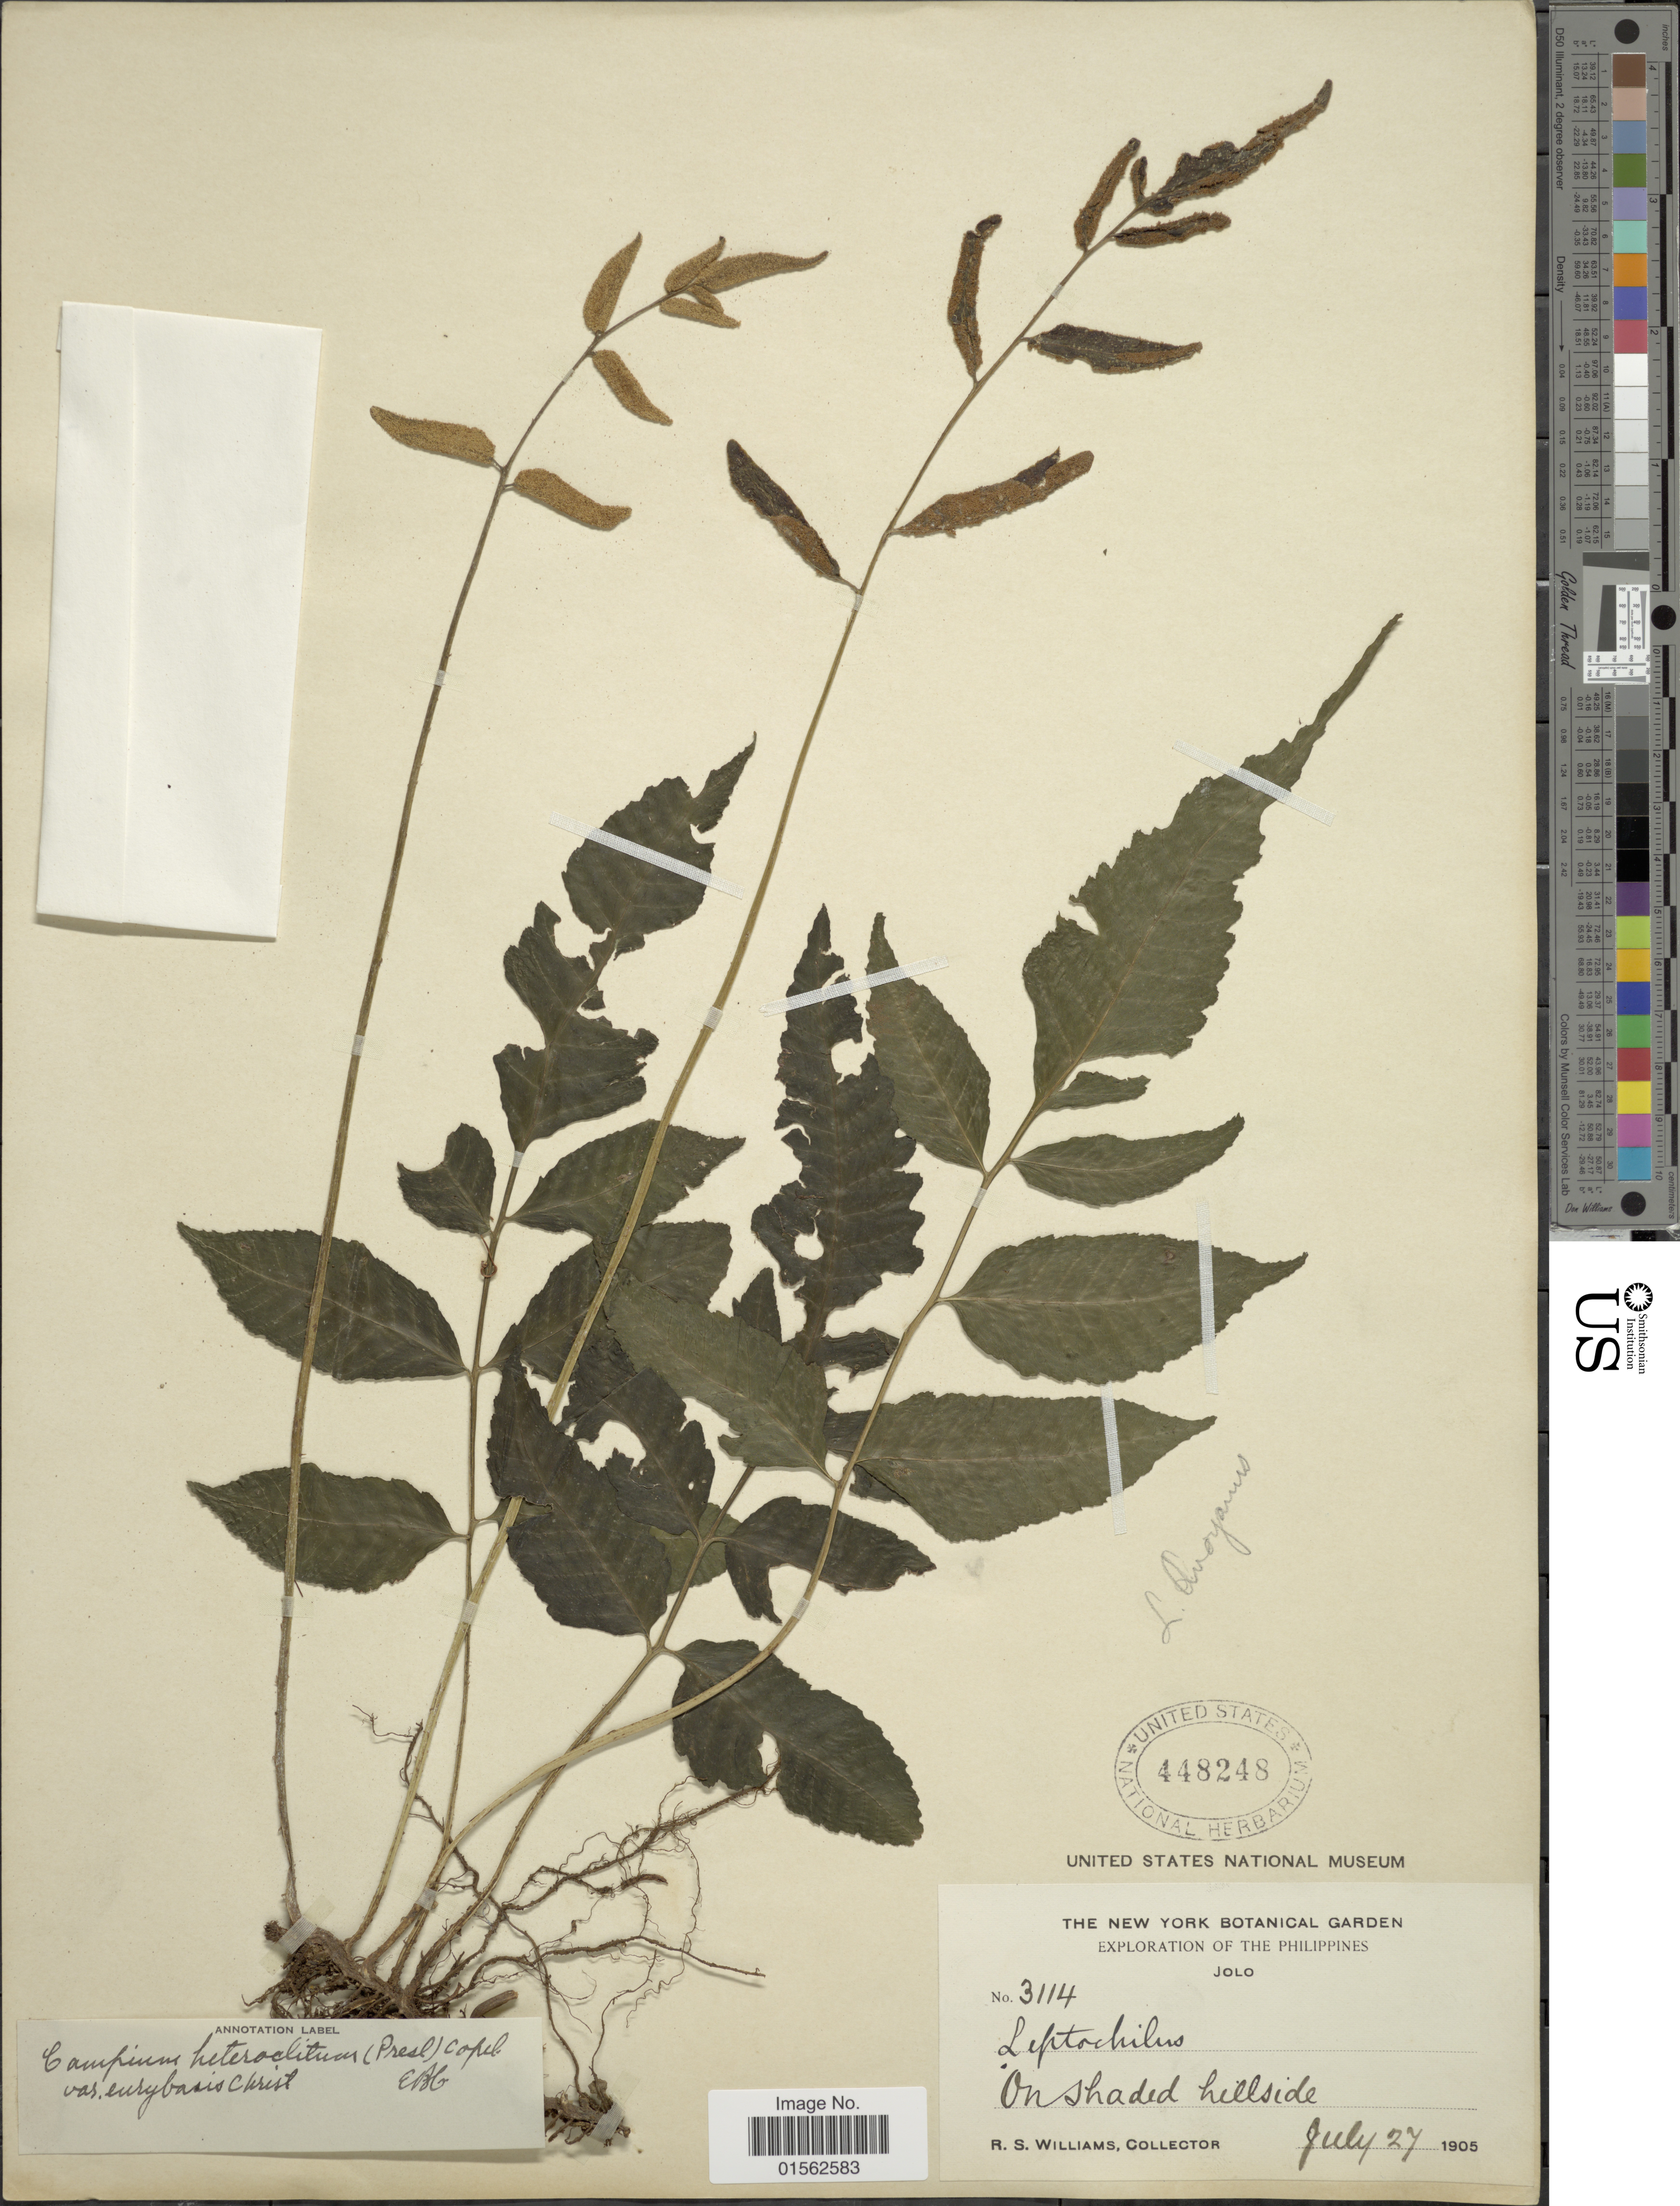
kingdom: Plantae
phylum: Tracheophyta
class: Polypodiopsida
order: Polypodiales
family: Dryopteridaceae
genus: Bolbitis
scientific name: Bolbitis sp.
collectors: R. S. Williams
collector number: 3114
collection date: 1905-07-27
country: Philippines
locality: Jolo, on shaded hillside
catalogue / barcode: US 448248